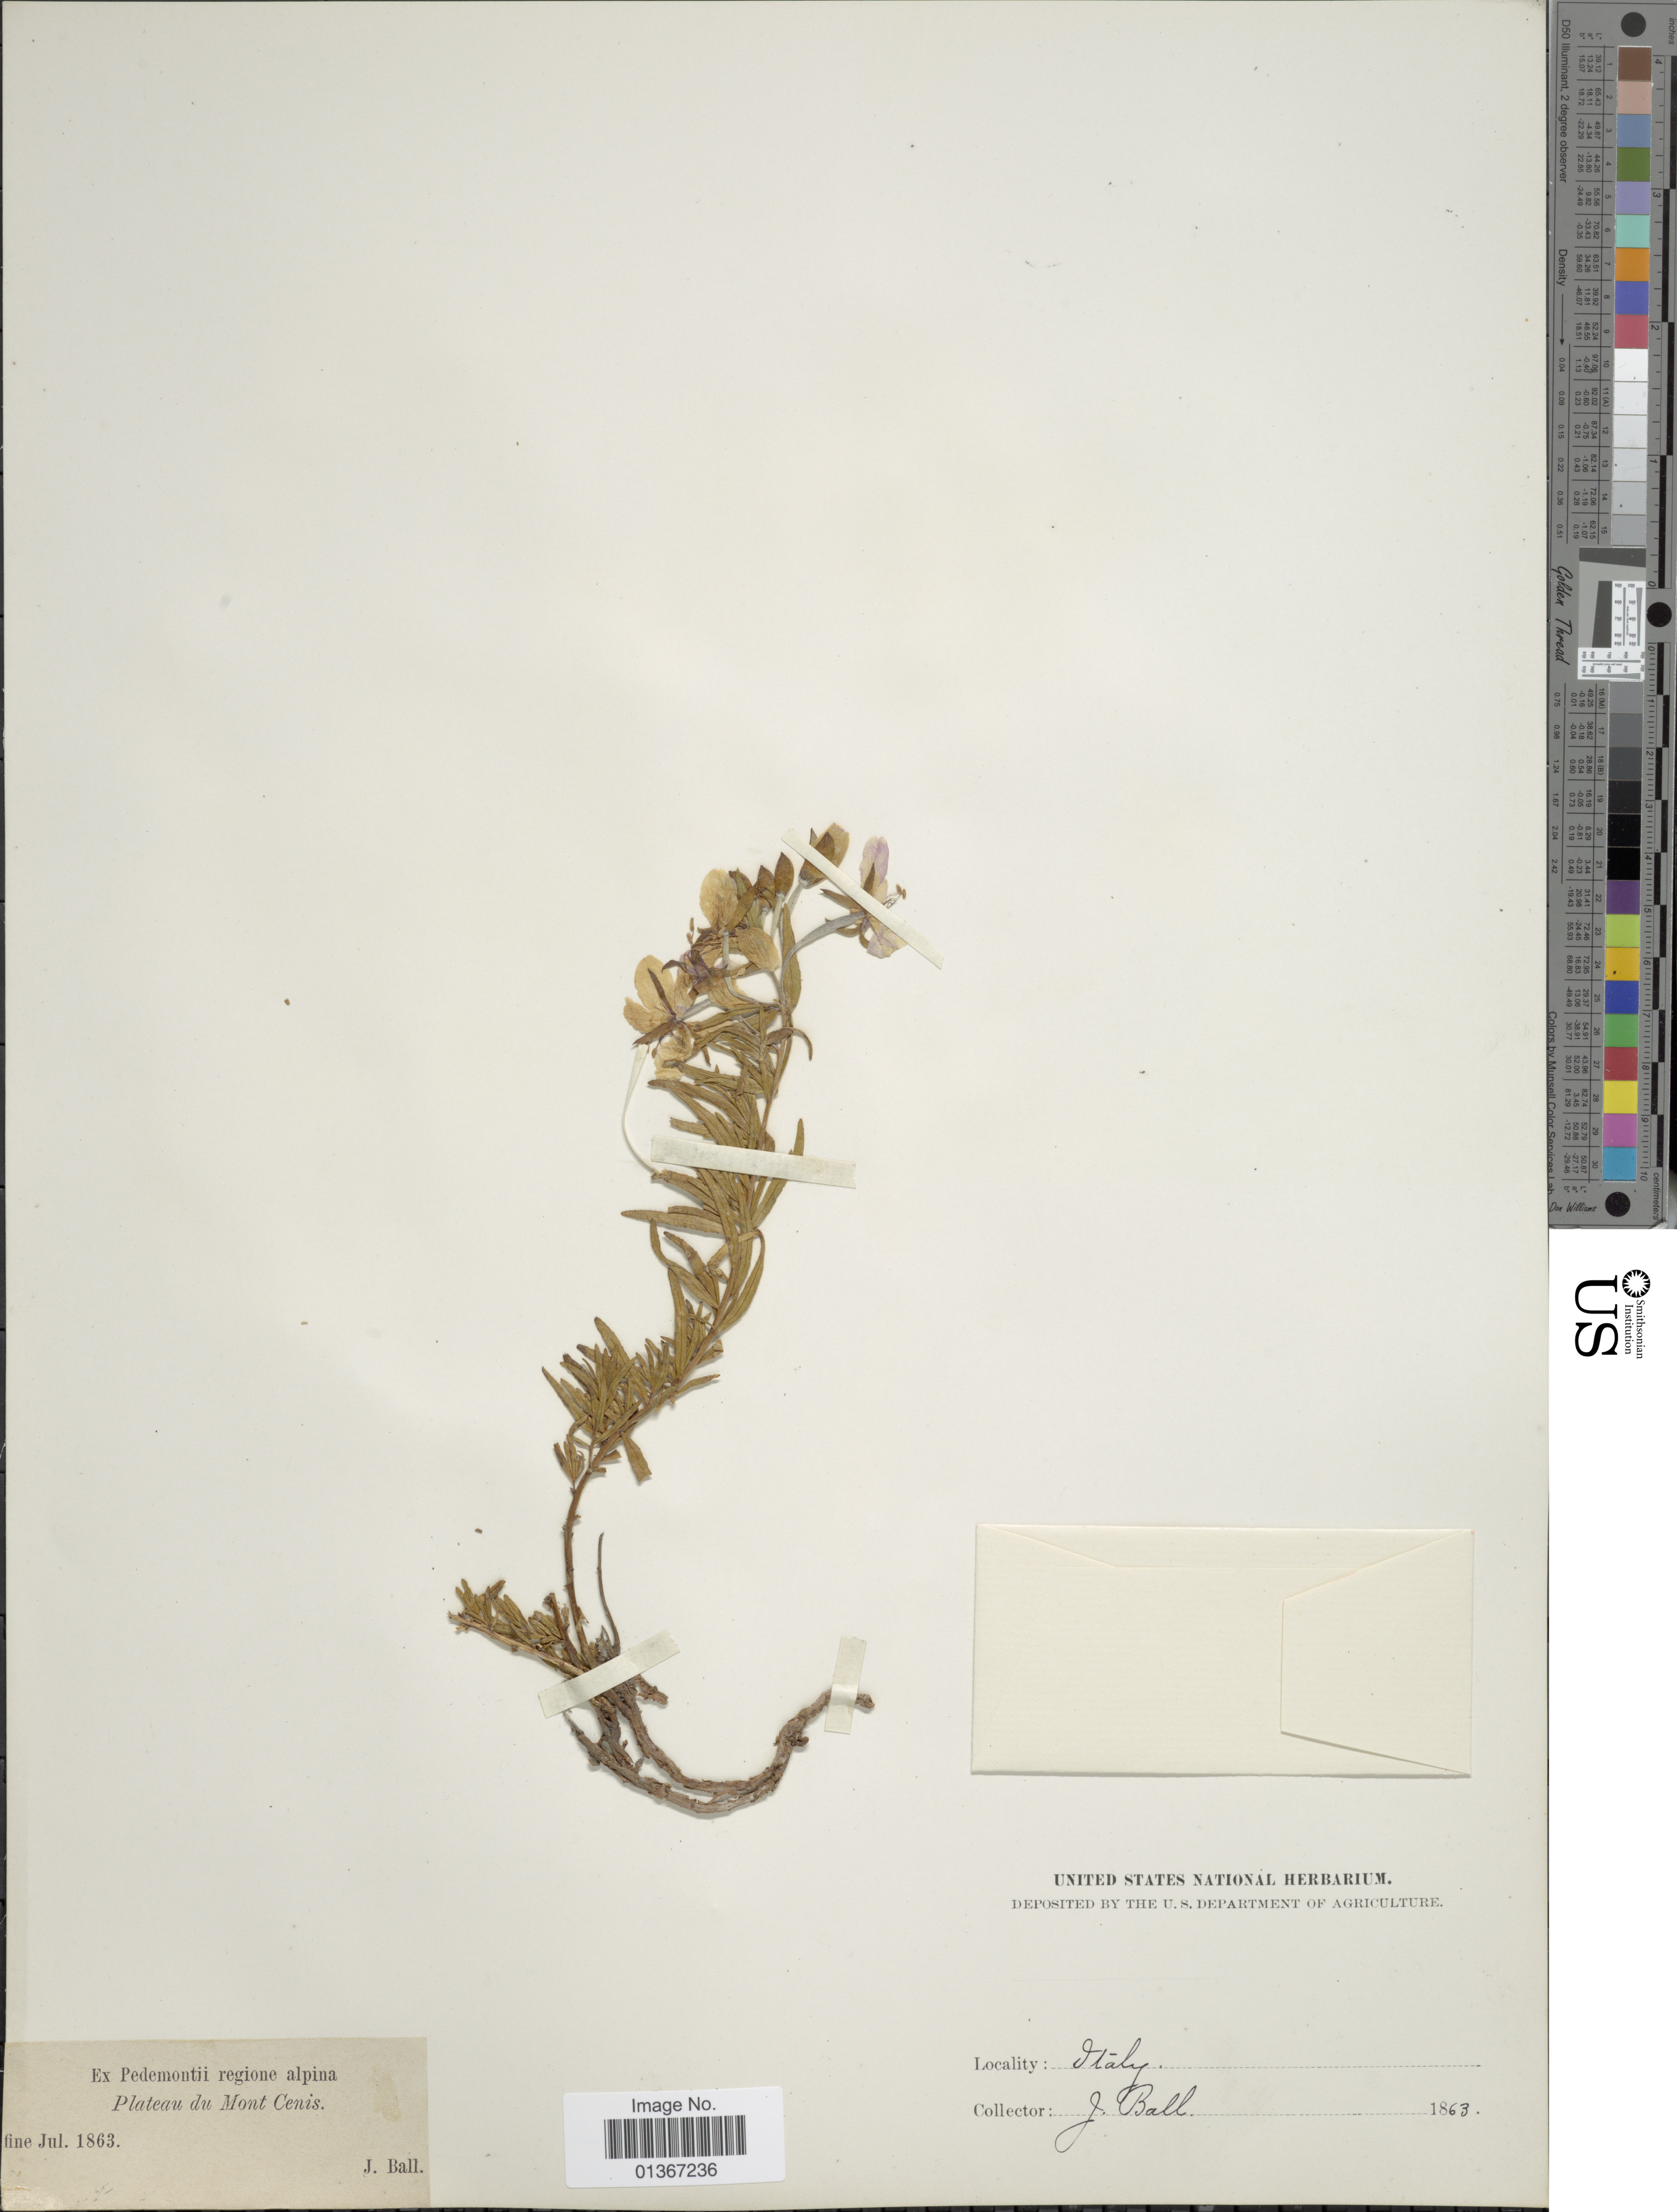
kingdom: Plantae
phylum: Tracheophyta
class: Magnoliopsida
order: Myrtales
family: Onagraceae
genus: Epilobium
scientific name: Epilobium sp.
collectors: J. Ball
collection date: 1863-07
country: Italy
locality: Ex Pedemontii regione alpina Plateau du Mont Cenis.